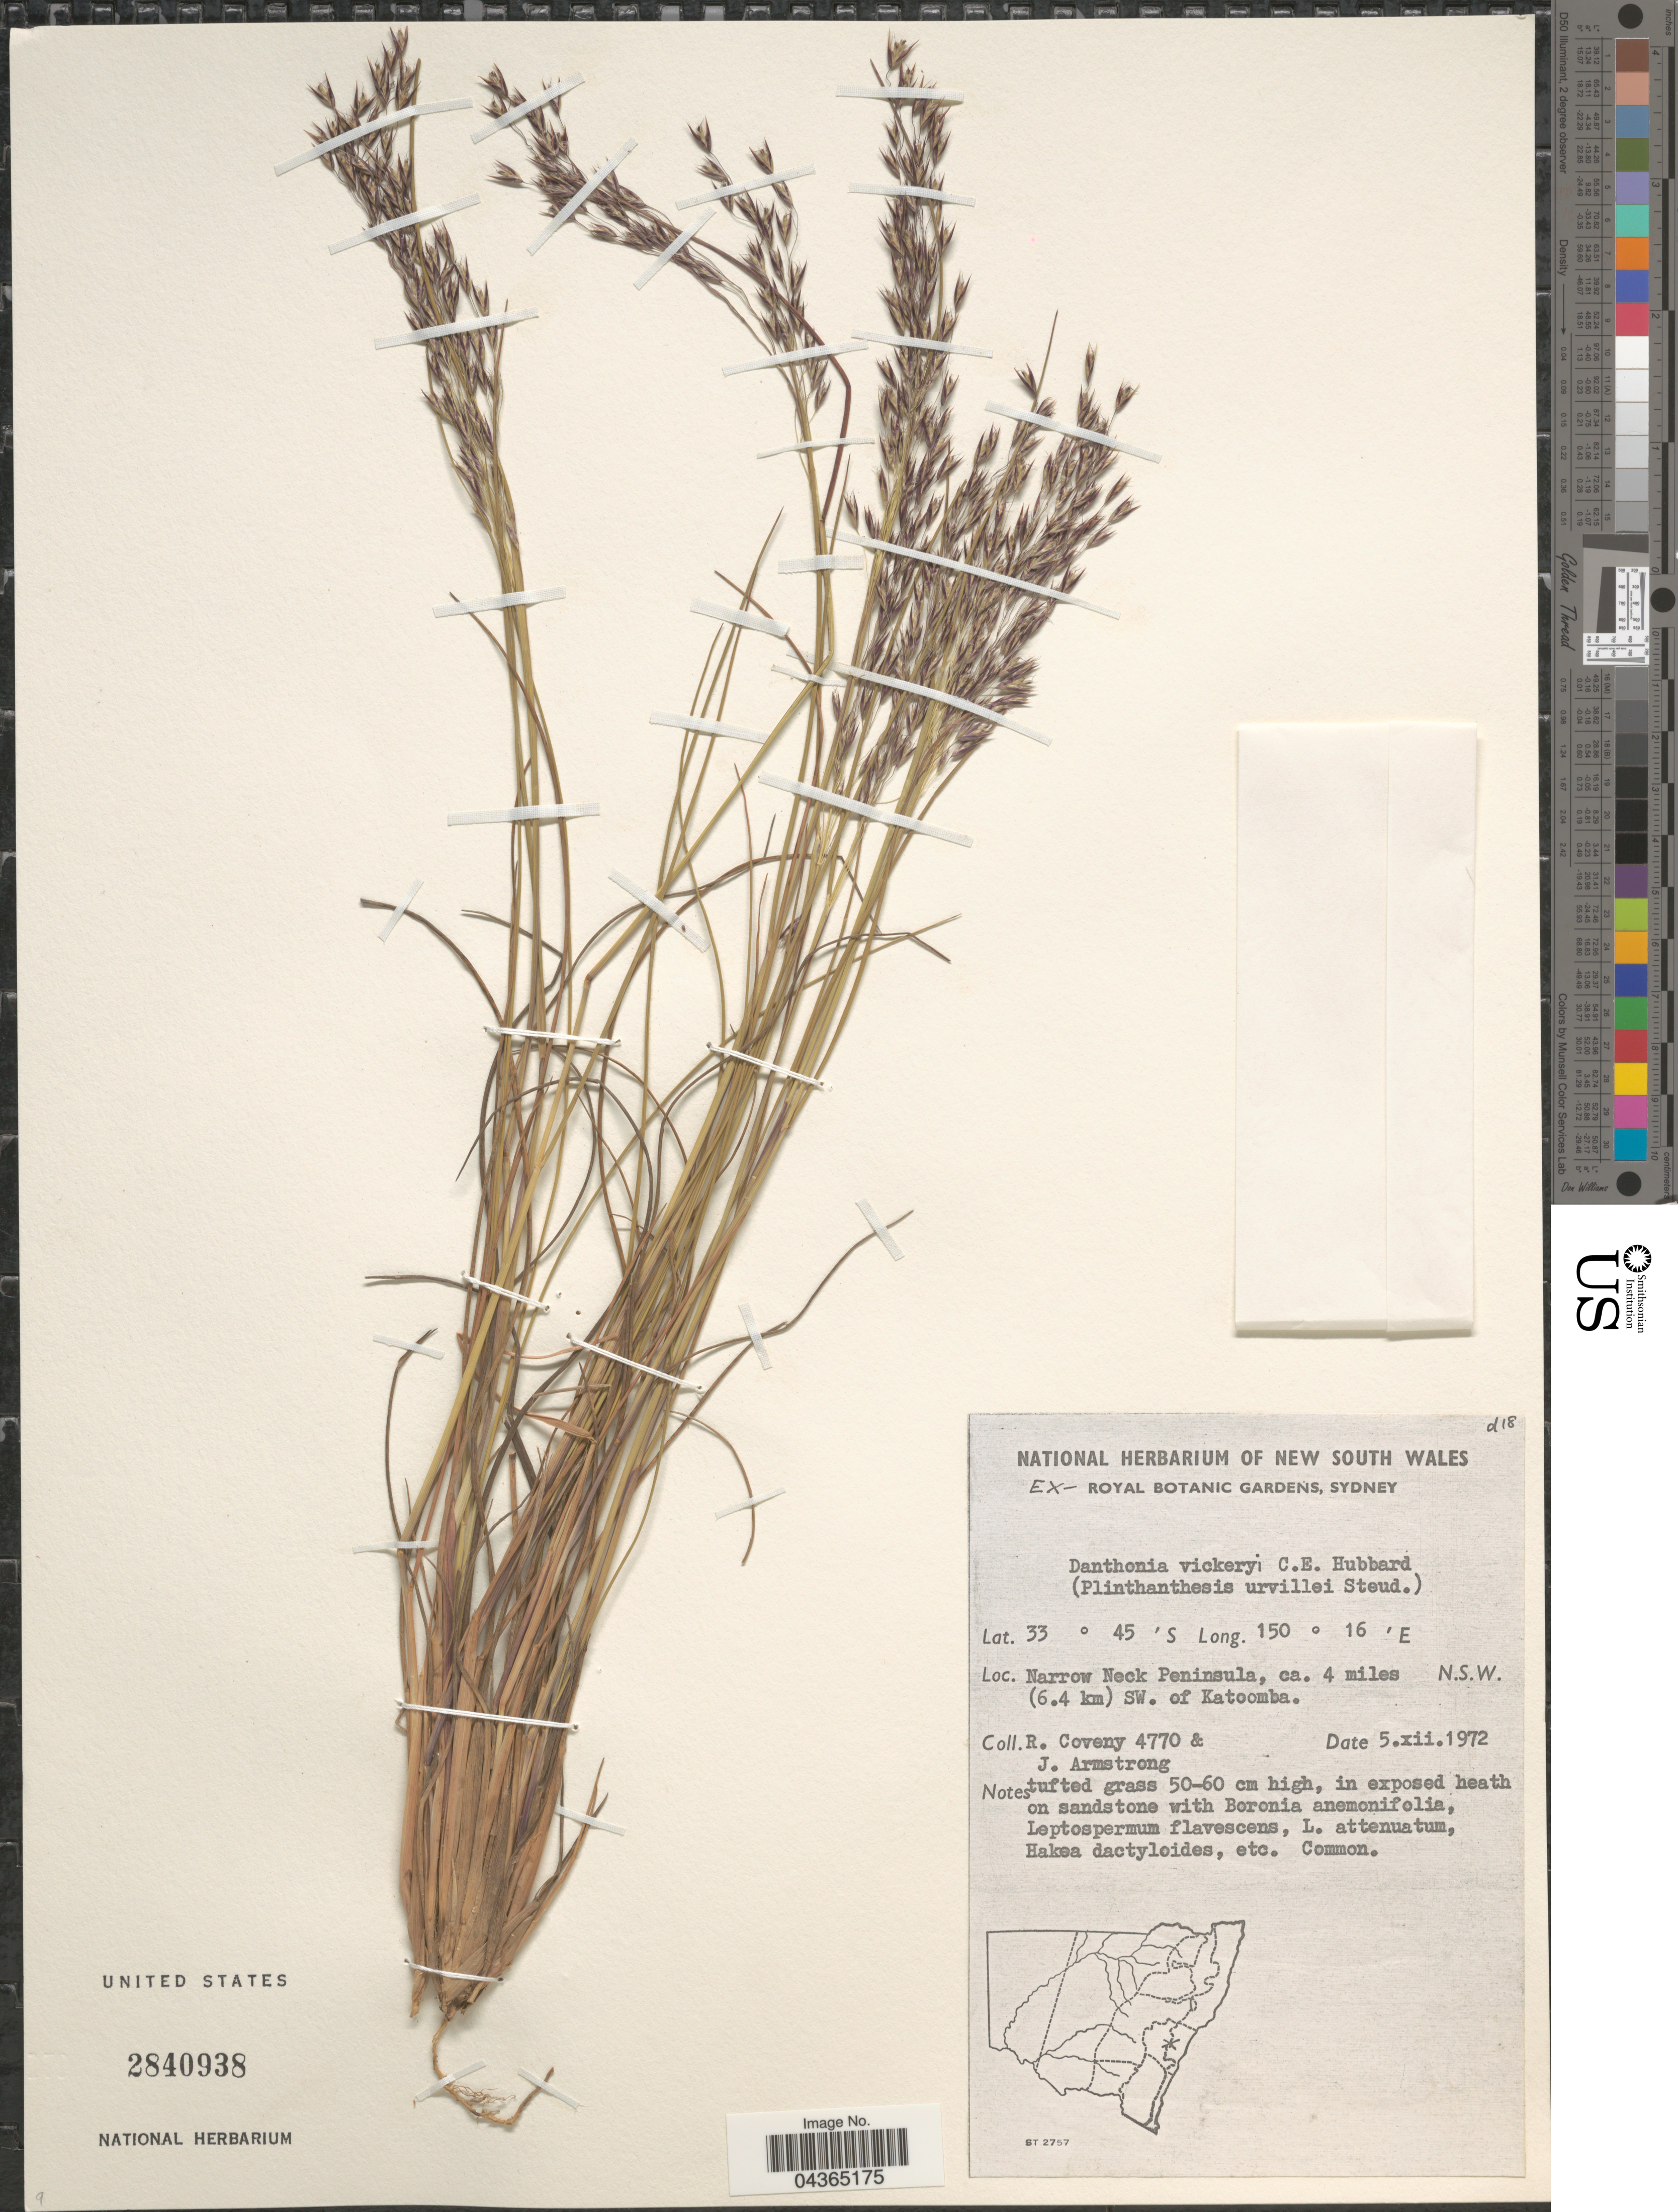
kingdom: Plantae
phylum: Tracheophyta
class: Liliopsida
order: Poales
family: Poaceae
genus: Plinthanthesis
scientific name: Plinthanthesis urvillei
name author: Steud.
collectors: R. Coveny & J. Armstrong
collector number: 4770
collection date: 1972-12-05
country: Australia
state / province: New South Wales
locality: Narrow Neck Peninsula, ca. 4 miles (6.4 km) SW. of Katoomba.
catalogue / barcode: US 2840938